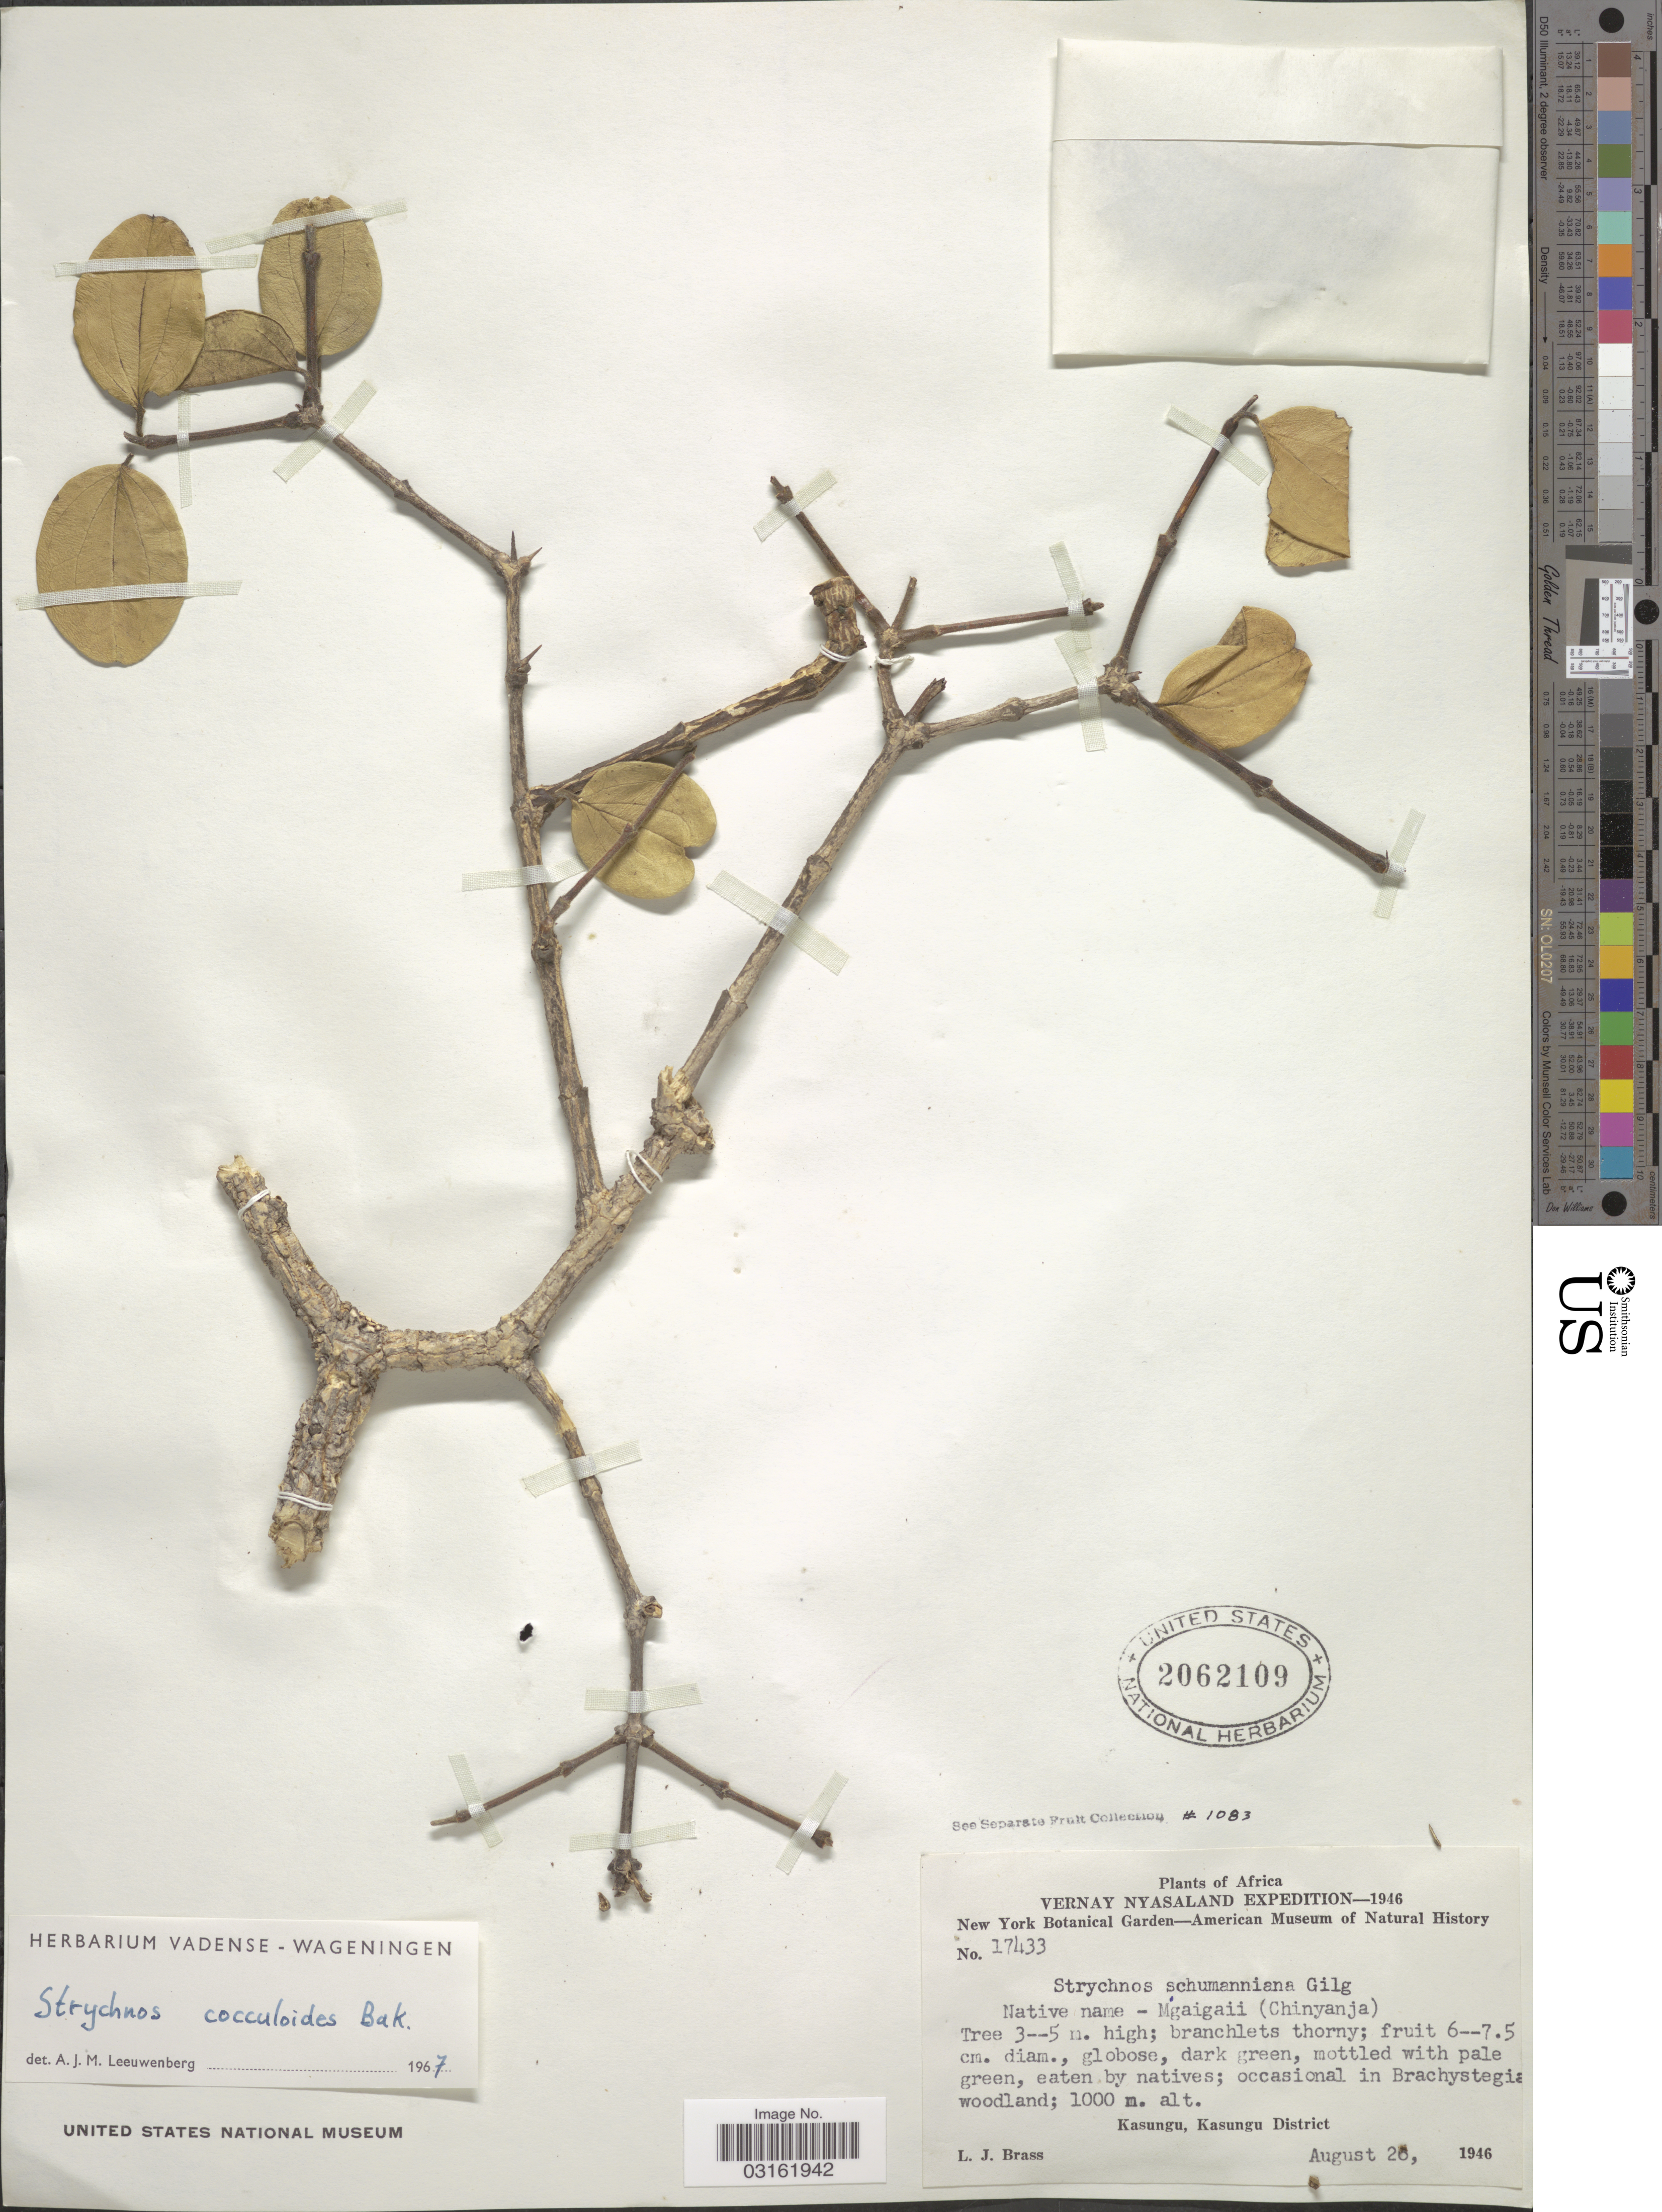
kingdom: Plantae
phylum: Tracheophyta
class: Magnoliopsida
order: Gentianales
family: Loganiaceae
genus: Strychnos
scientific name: Strychnos cocculoides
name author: Baker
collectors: L. J. Brass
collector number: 17433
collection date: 1946-08-28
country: Malawi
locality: Africa. Kasungu, Kasungu District.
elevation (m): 1000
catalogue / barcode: US 2062109